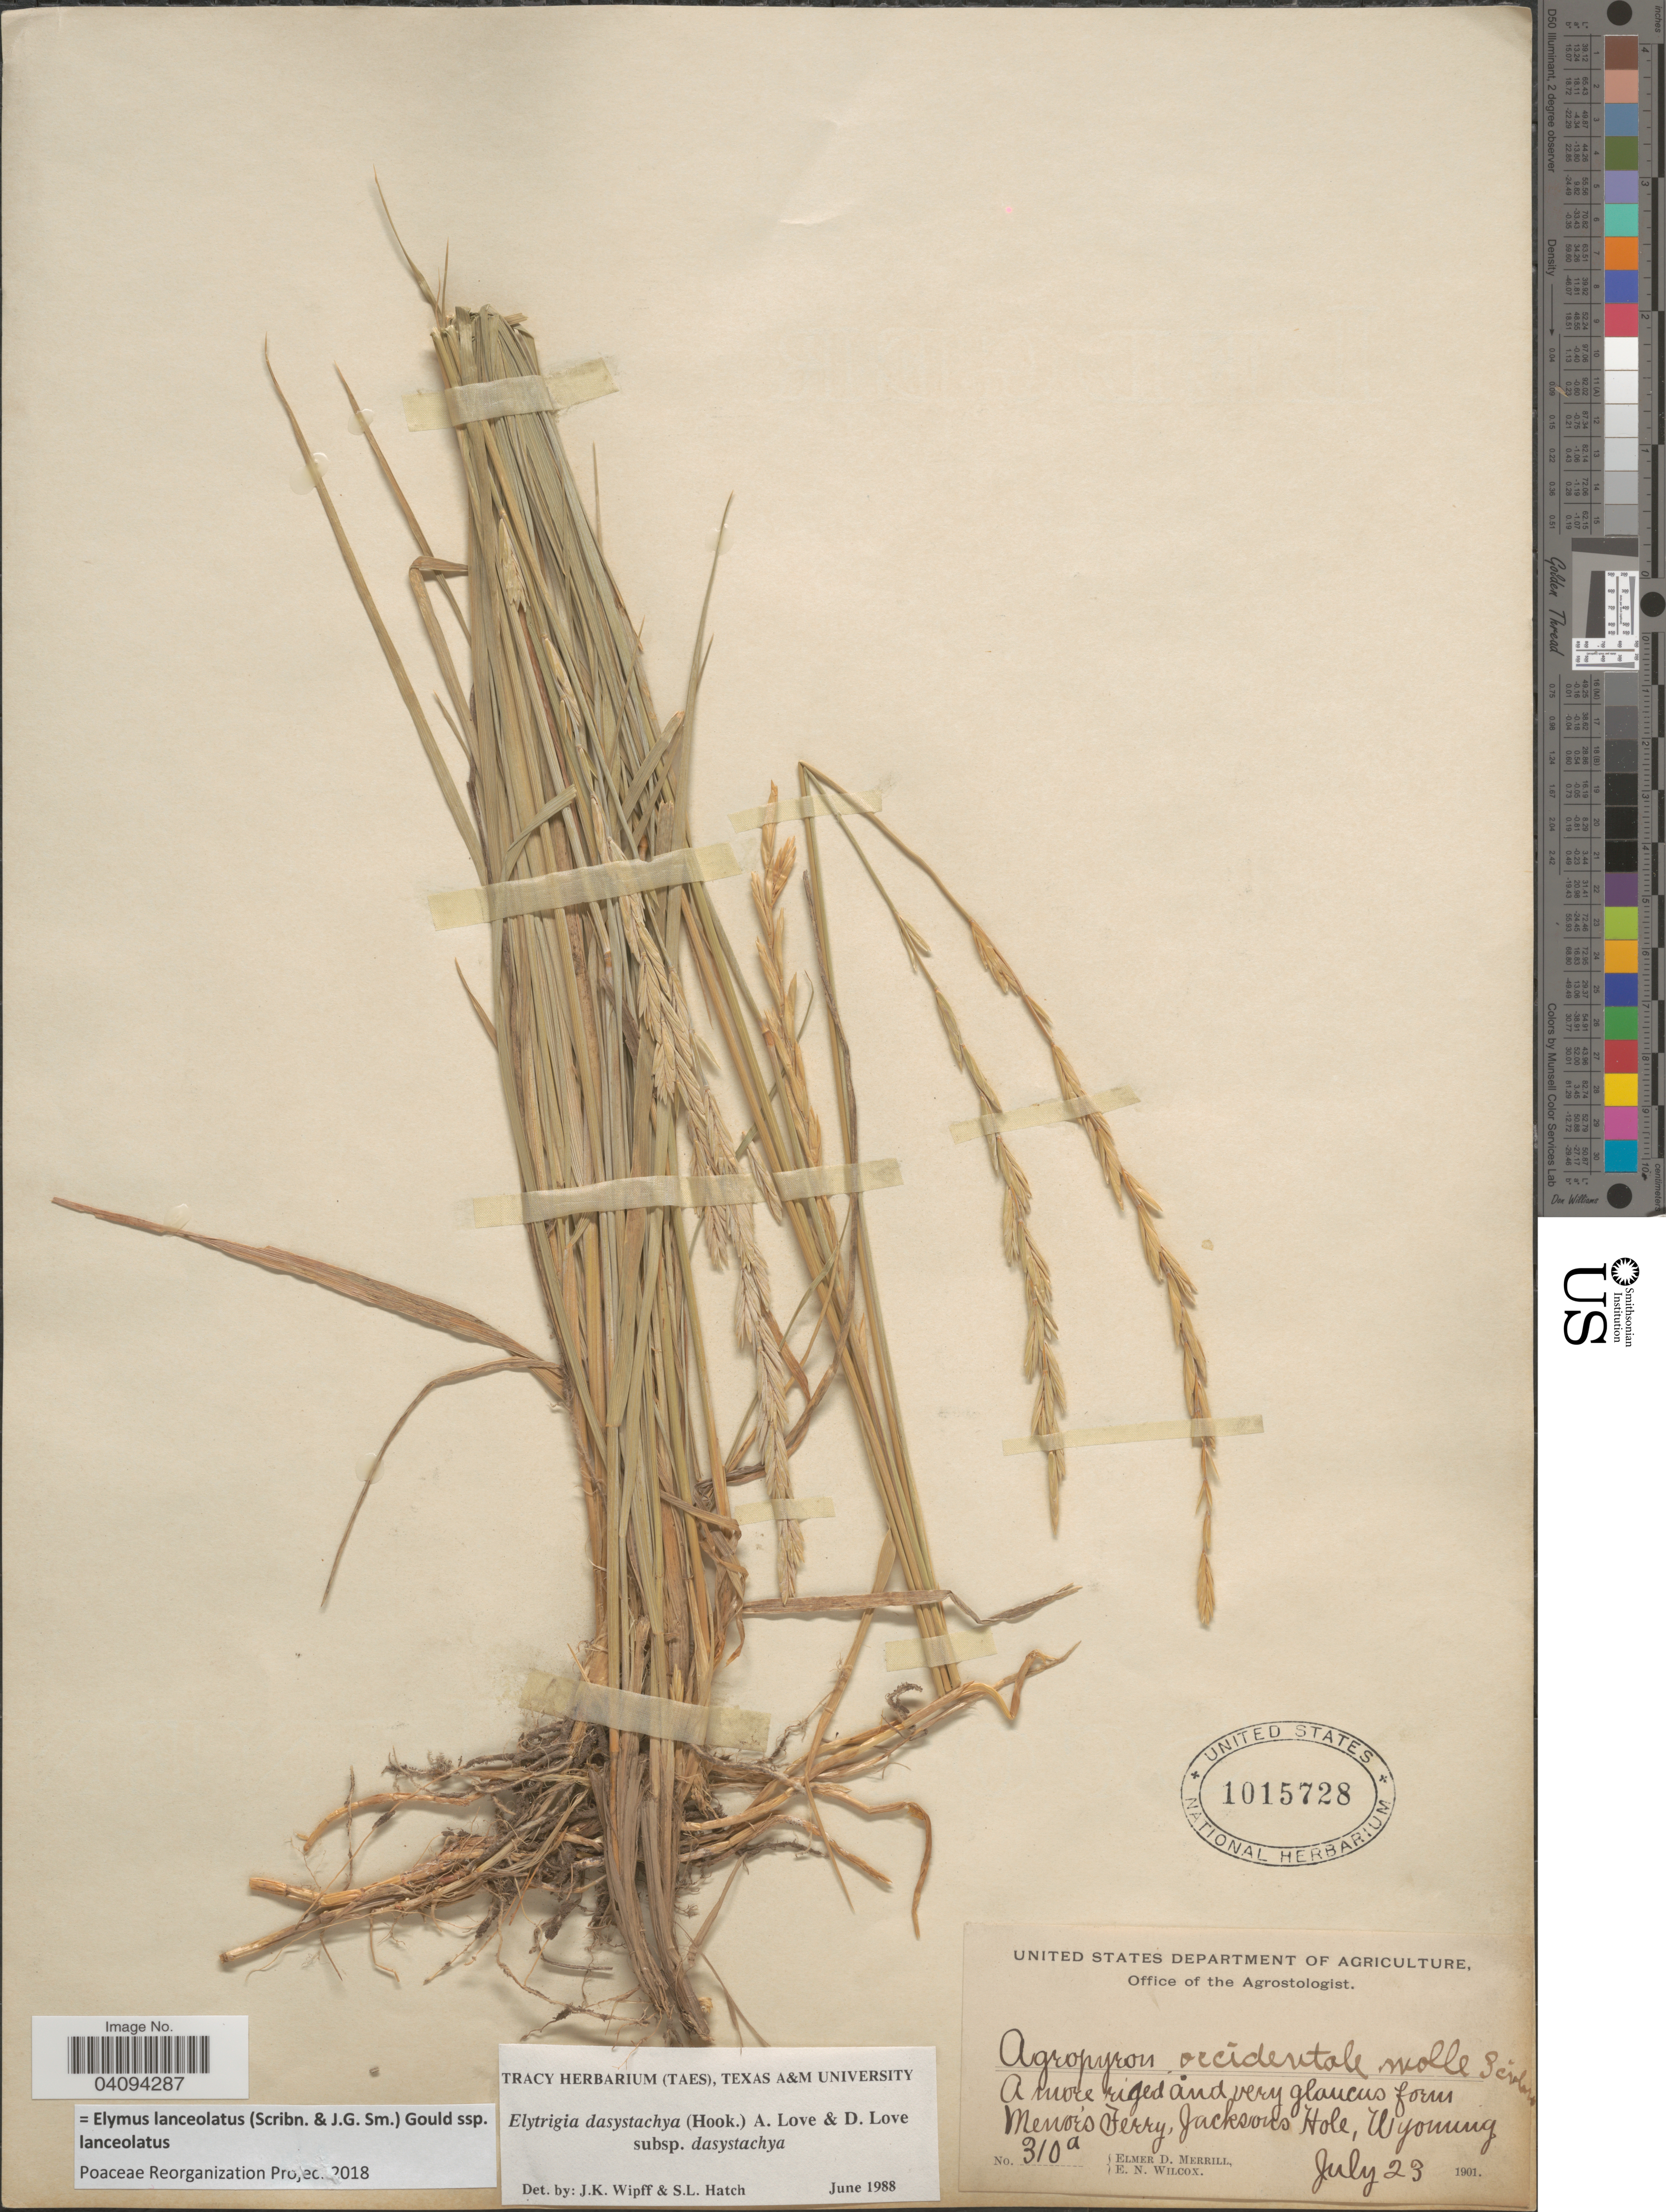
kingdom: Plantae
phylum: Tracheophyta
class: Liliopsida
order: Poales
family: Poaceae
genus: Elymus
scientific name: Elymus lanceolatus subsp. lanceolatus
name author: (Scribn. & J.G. Sm.) Gould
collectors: E. D. Merrill & E. Wilcox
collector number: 310a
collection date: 1901-07-23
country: United States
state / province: Wyoming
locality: A more riged and very glaucus form. Menor's Ferry, Jacksons Hole.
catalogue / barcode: US 1015728